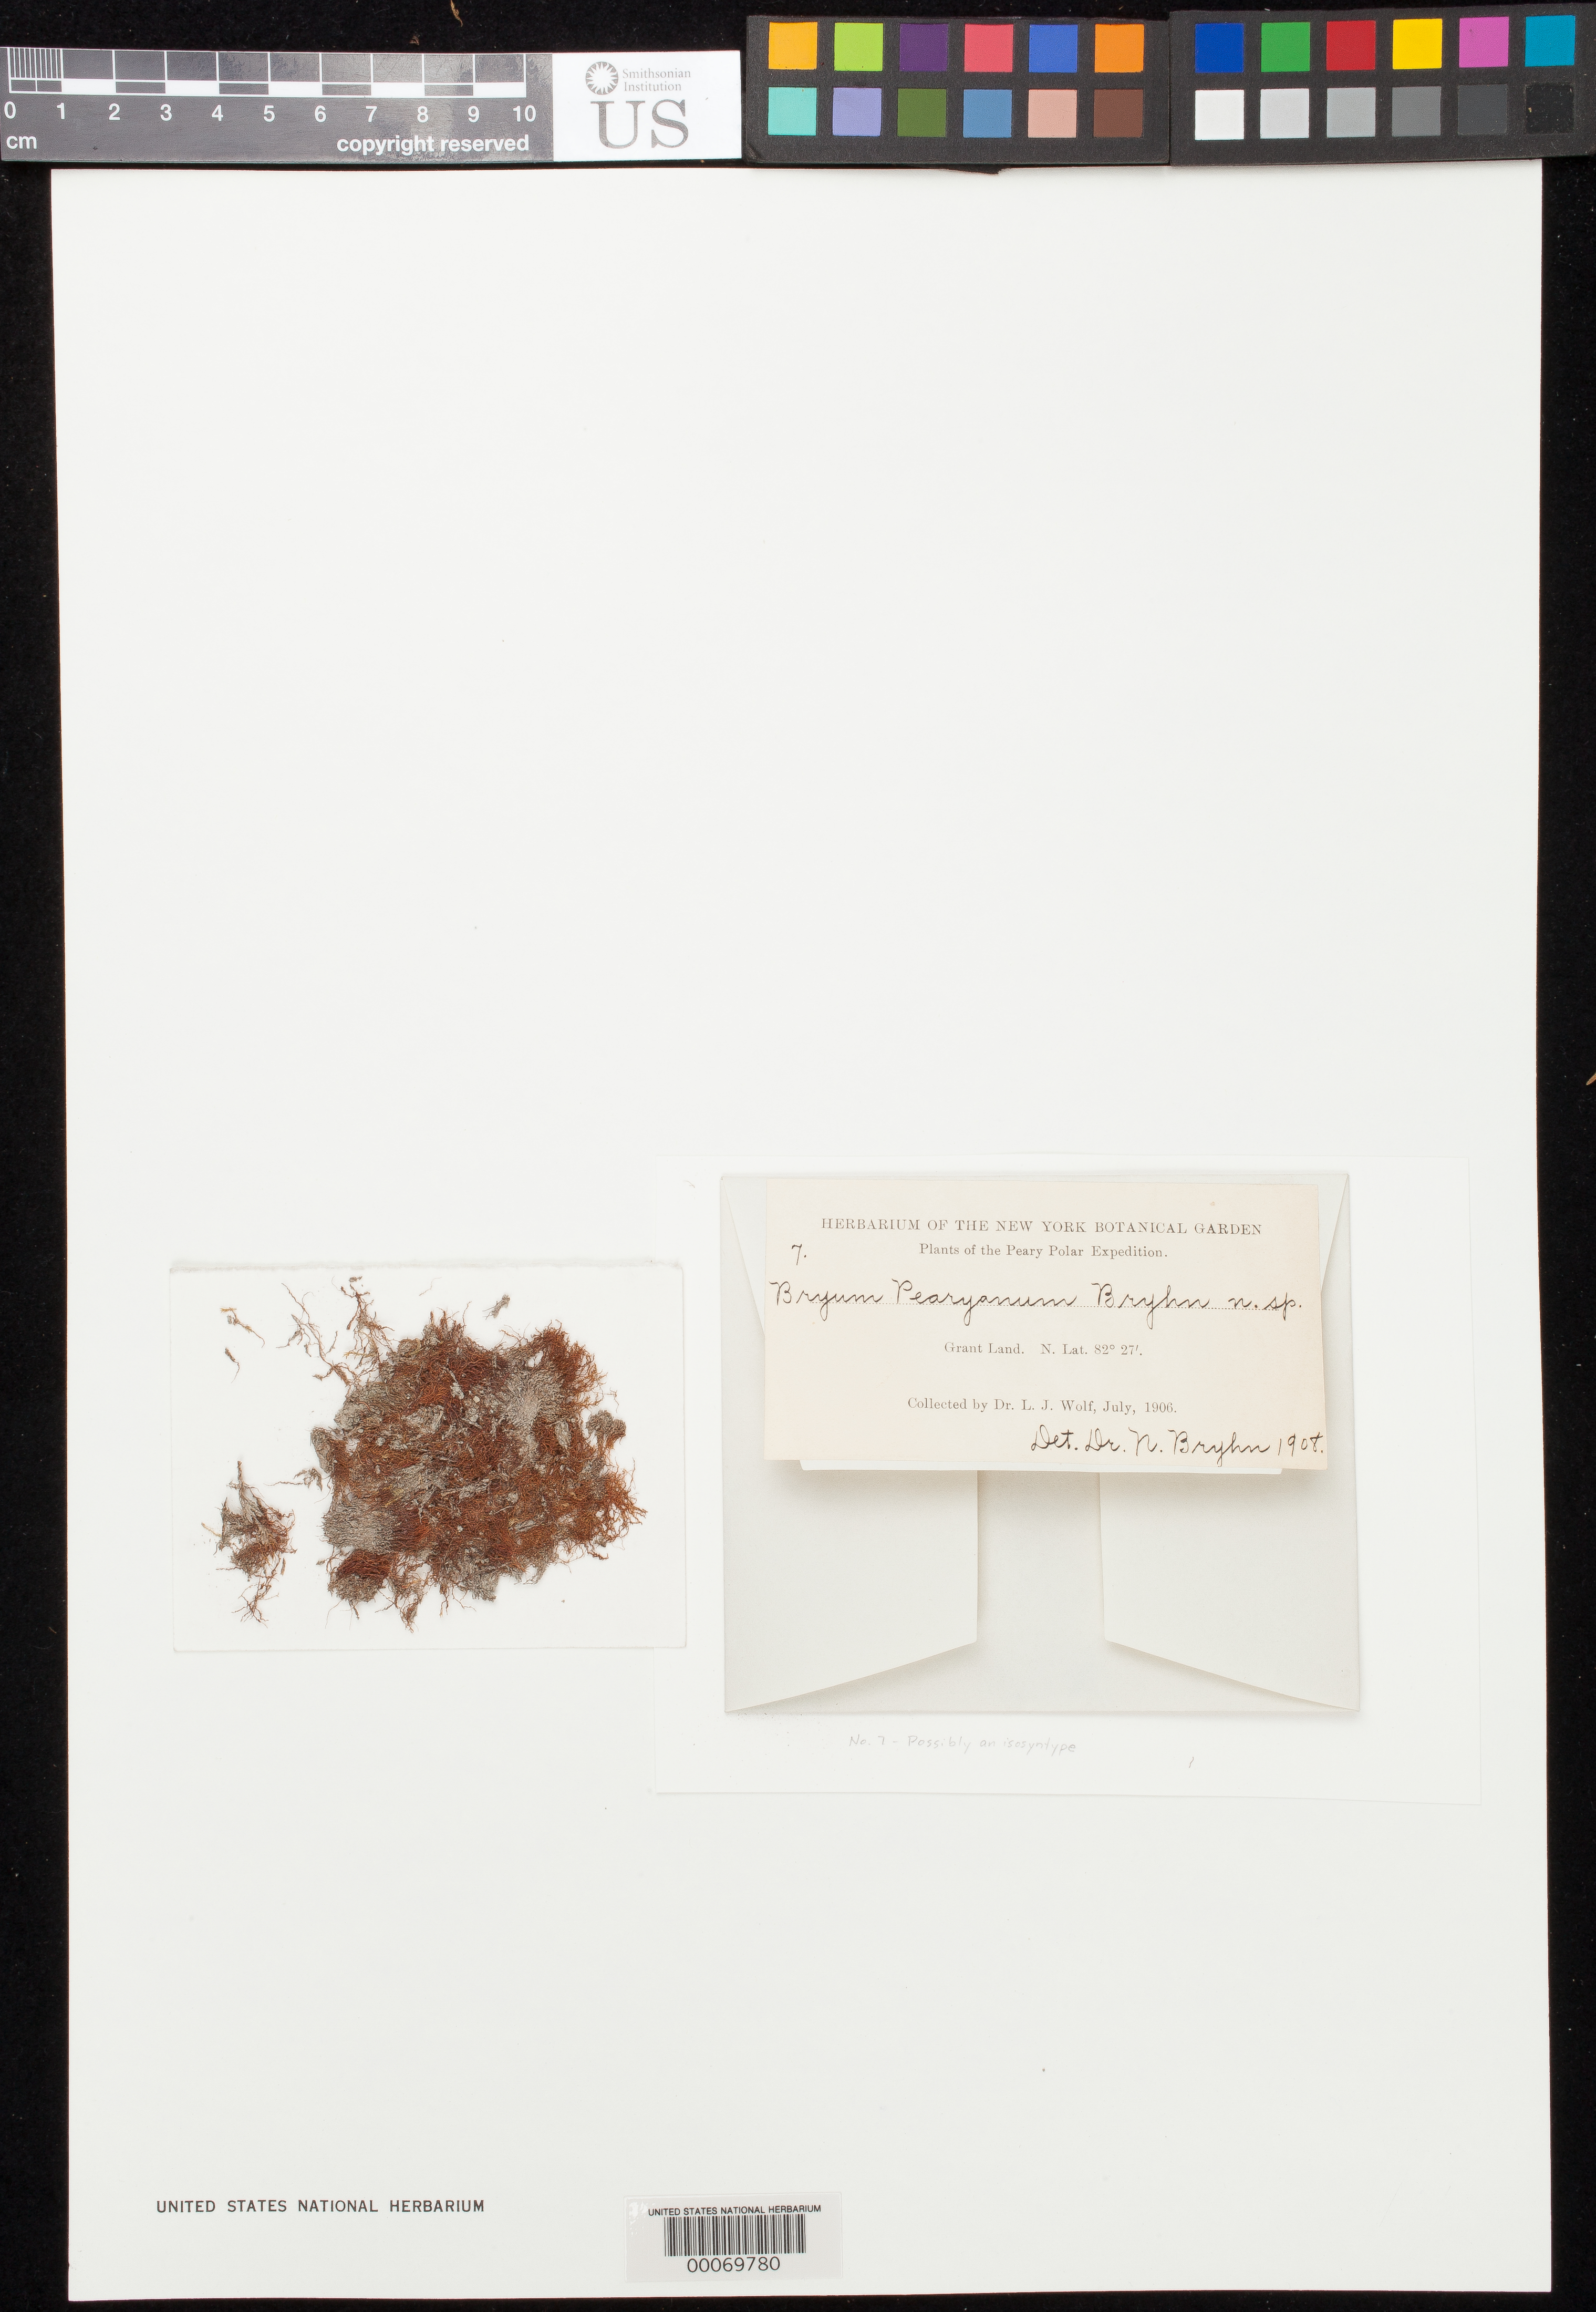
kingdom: Plantae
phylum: Bryophyta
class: Bryopsida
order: Bryales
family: Bryaceae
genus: Bryum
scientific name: Bryum pearyanum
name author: Bryhn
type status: Type Collection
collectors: L. Wolf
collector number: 7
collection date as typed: Jul 1906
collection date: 1906-07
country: Canada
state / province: Northwest Territories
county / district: Franklin District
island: Ellesmere Island